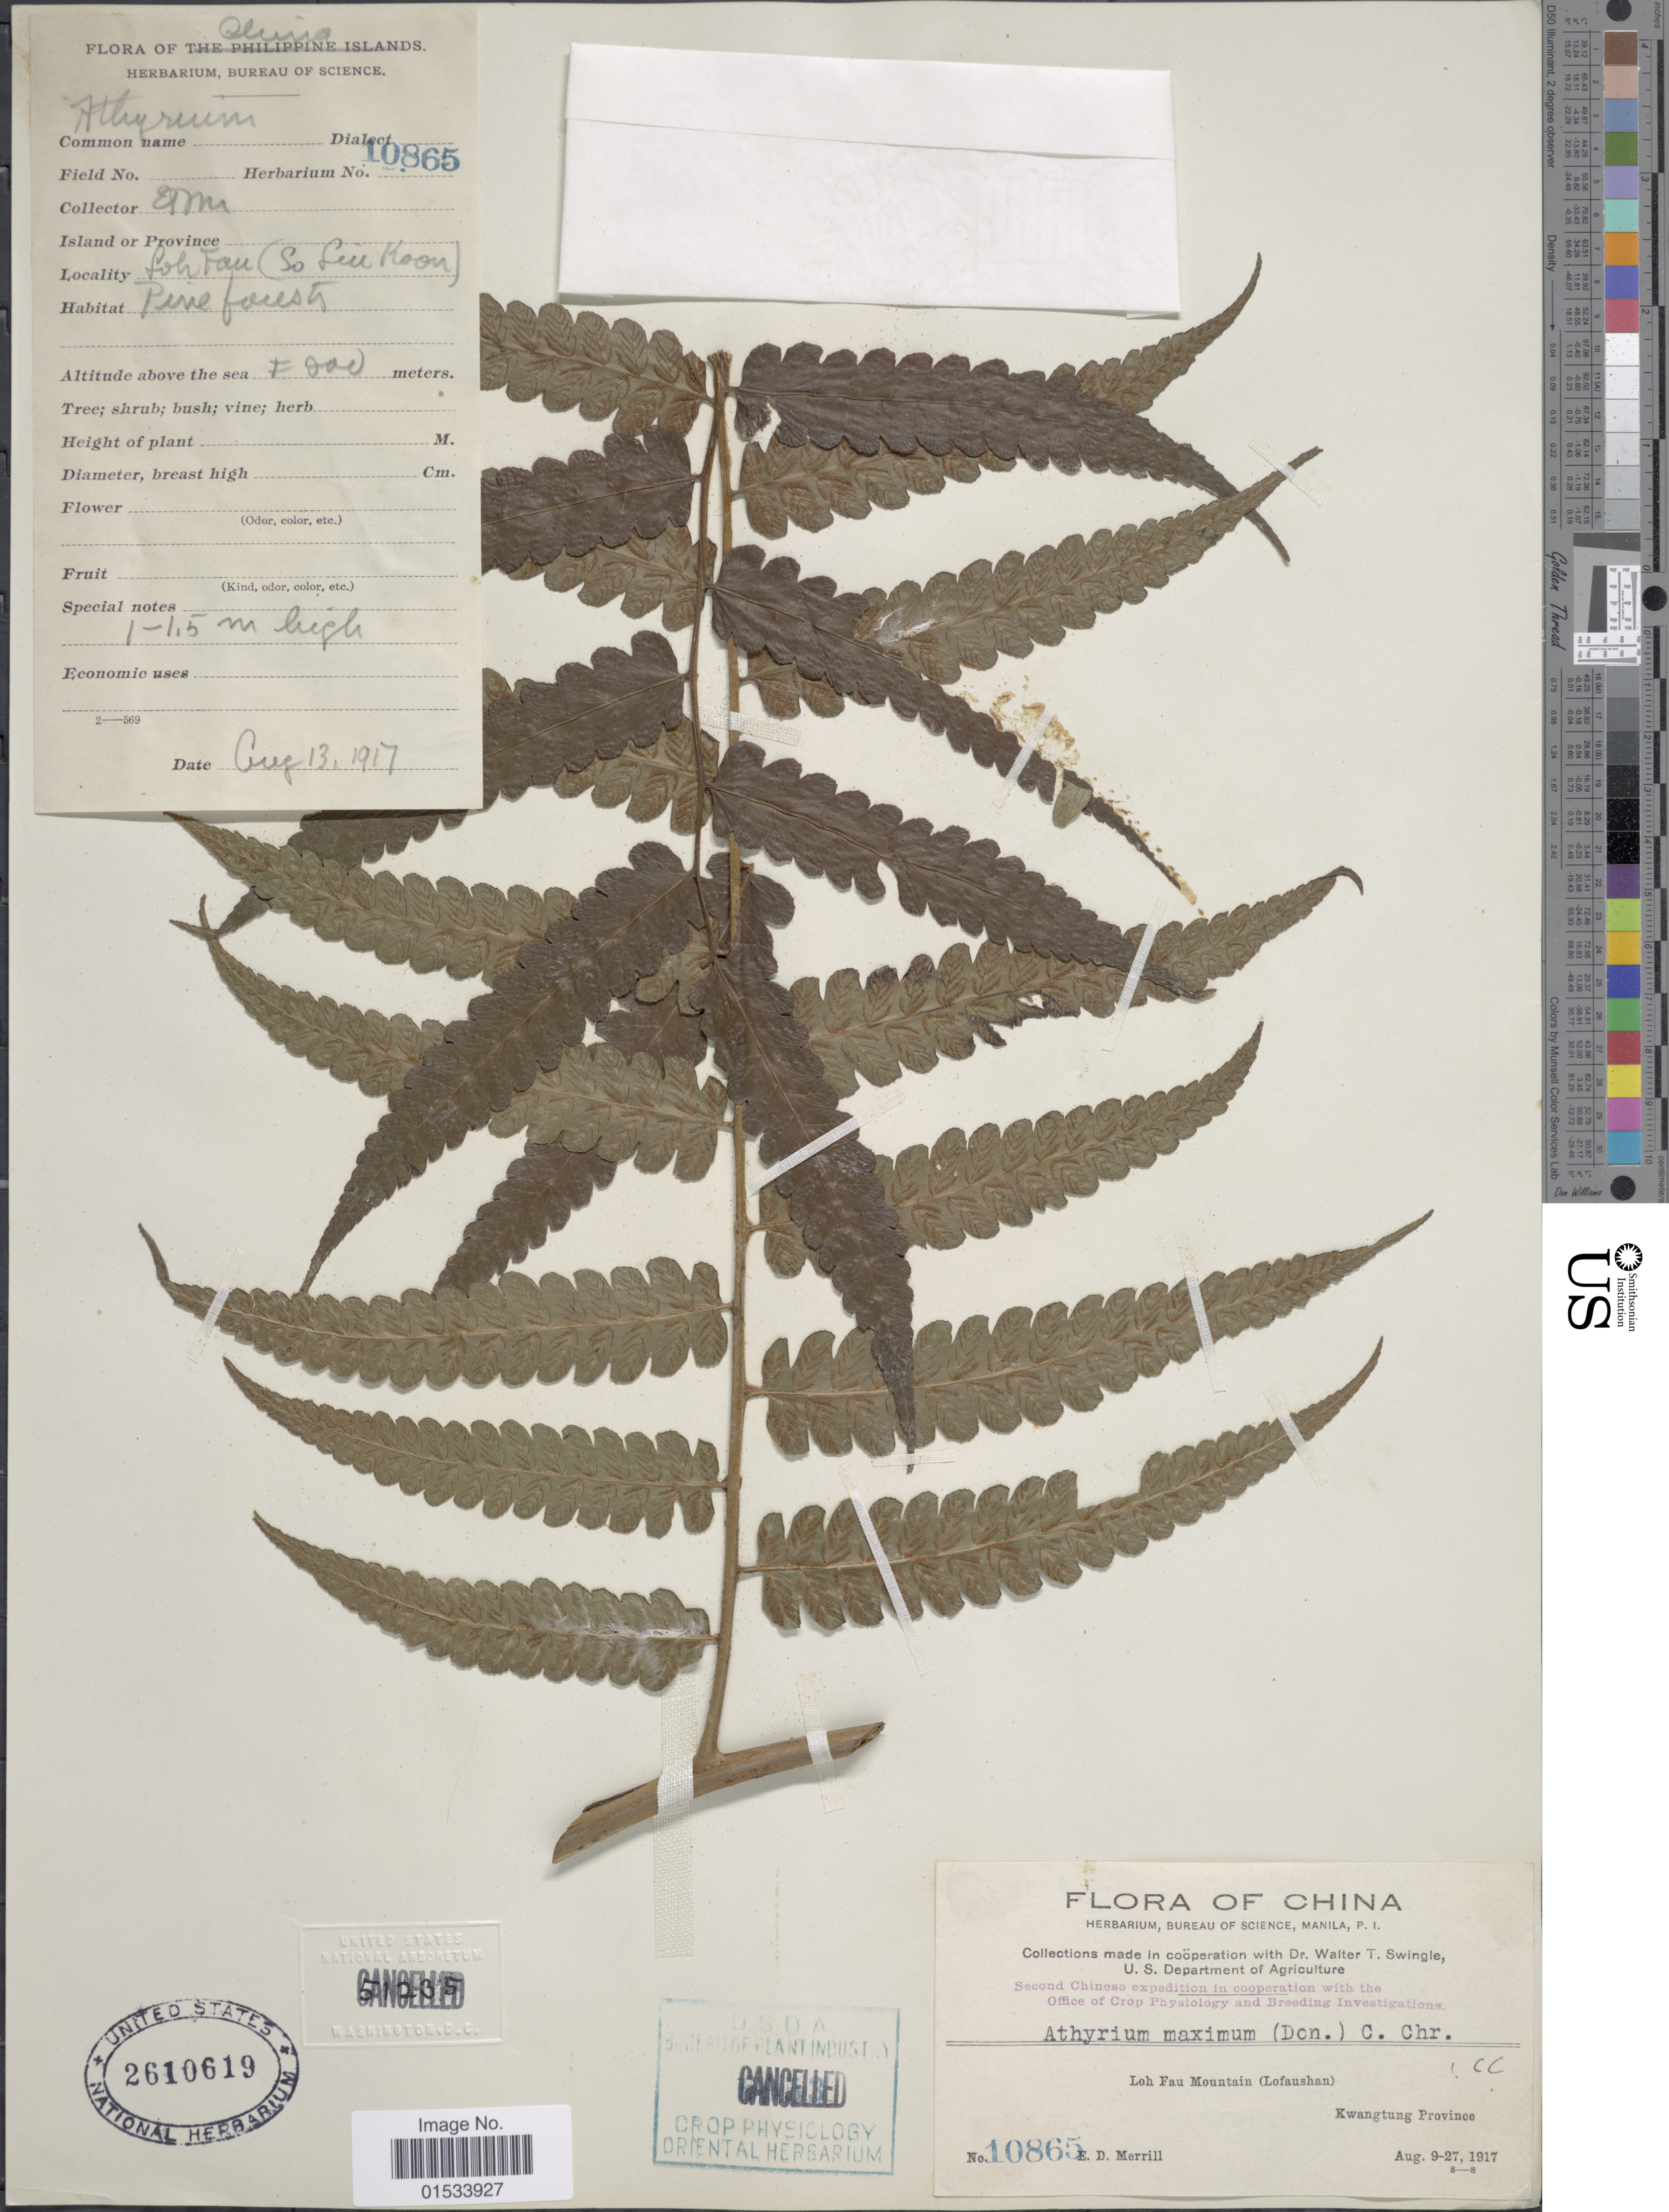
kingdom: Plantae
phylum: Tracheophyta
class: Polypodiopsida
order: Polypodiales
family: Athyriaceae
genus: Diplazium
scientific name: Diplazium maximum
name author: (D. Don) C. Chr.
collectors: E. D. Merrill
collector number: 10865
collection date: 1917-08-09/1917-08-27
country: China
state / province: Guangdong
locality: Kwangtung Province, Loh Fau Mountain (Lofaushan) (So Lui Koon)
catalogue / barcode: US 2610619